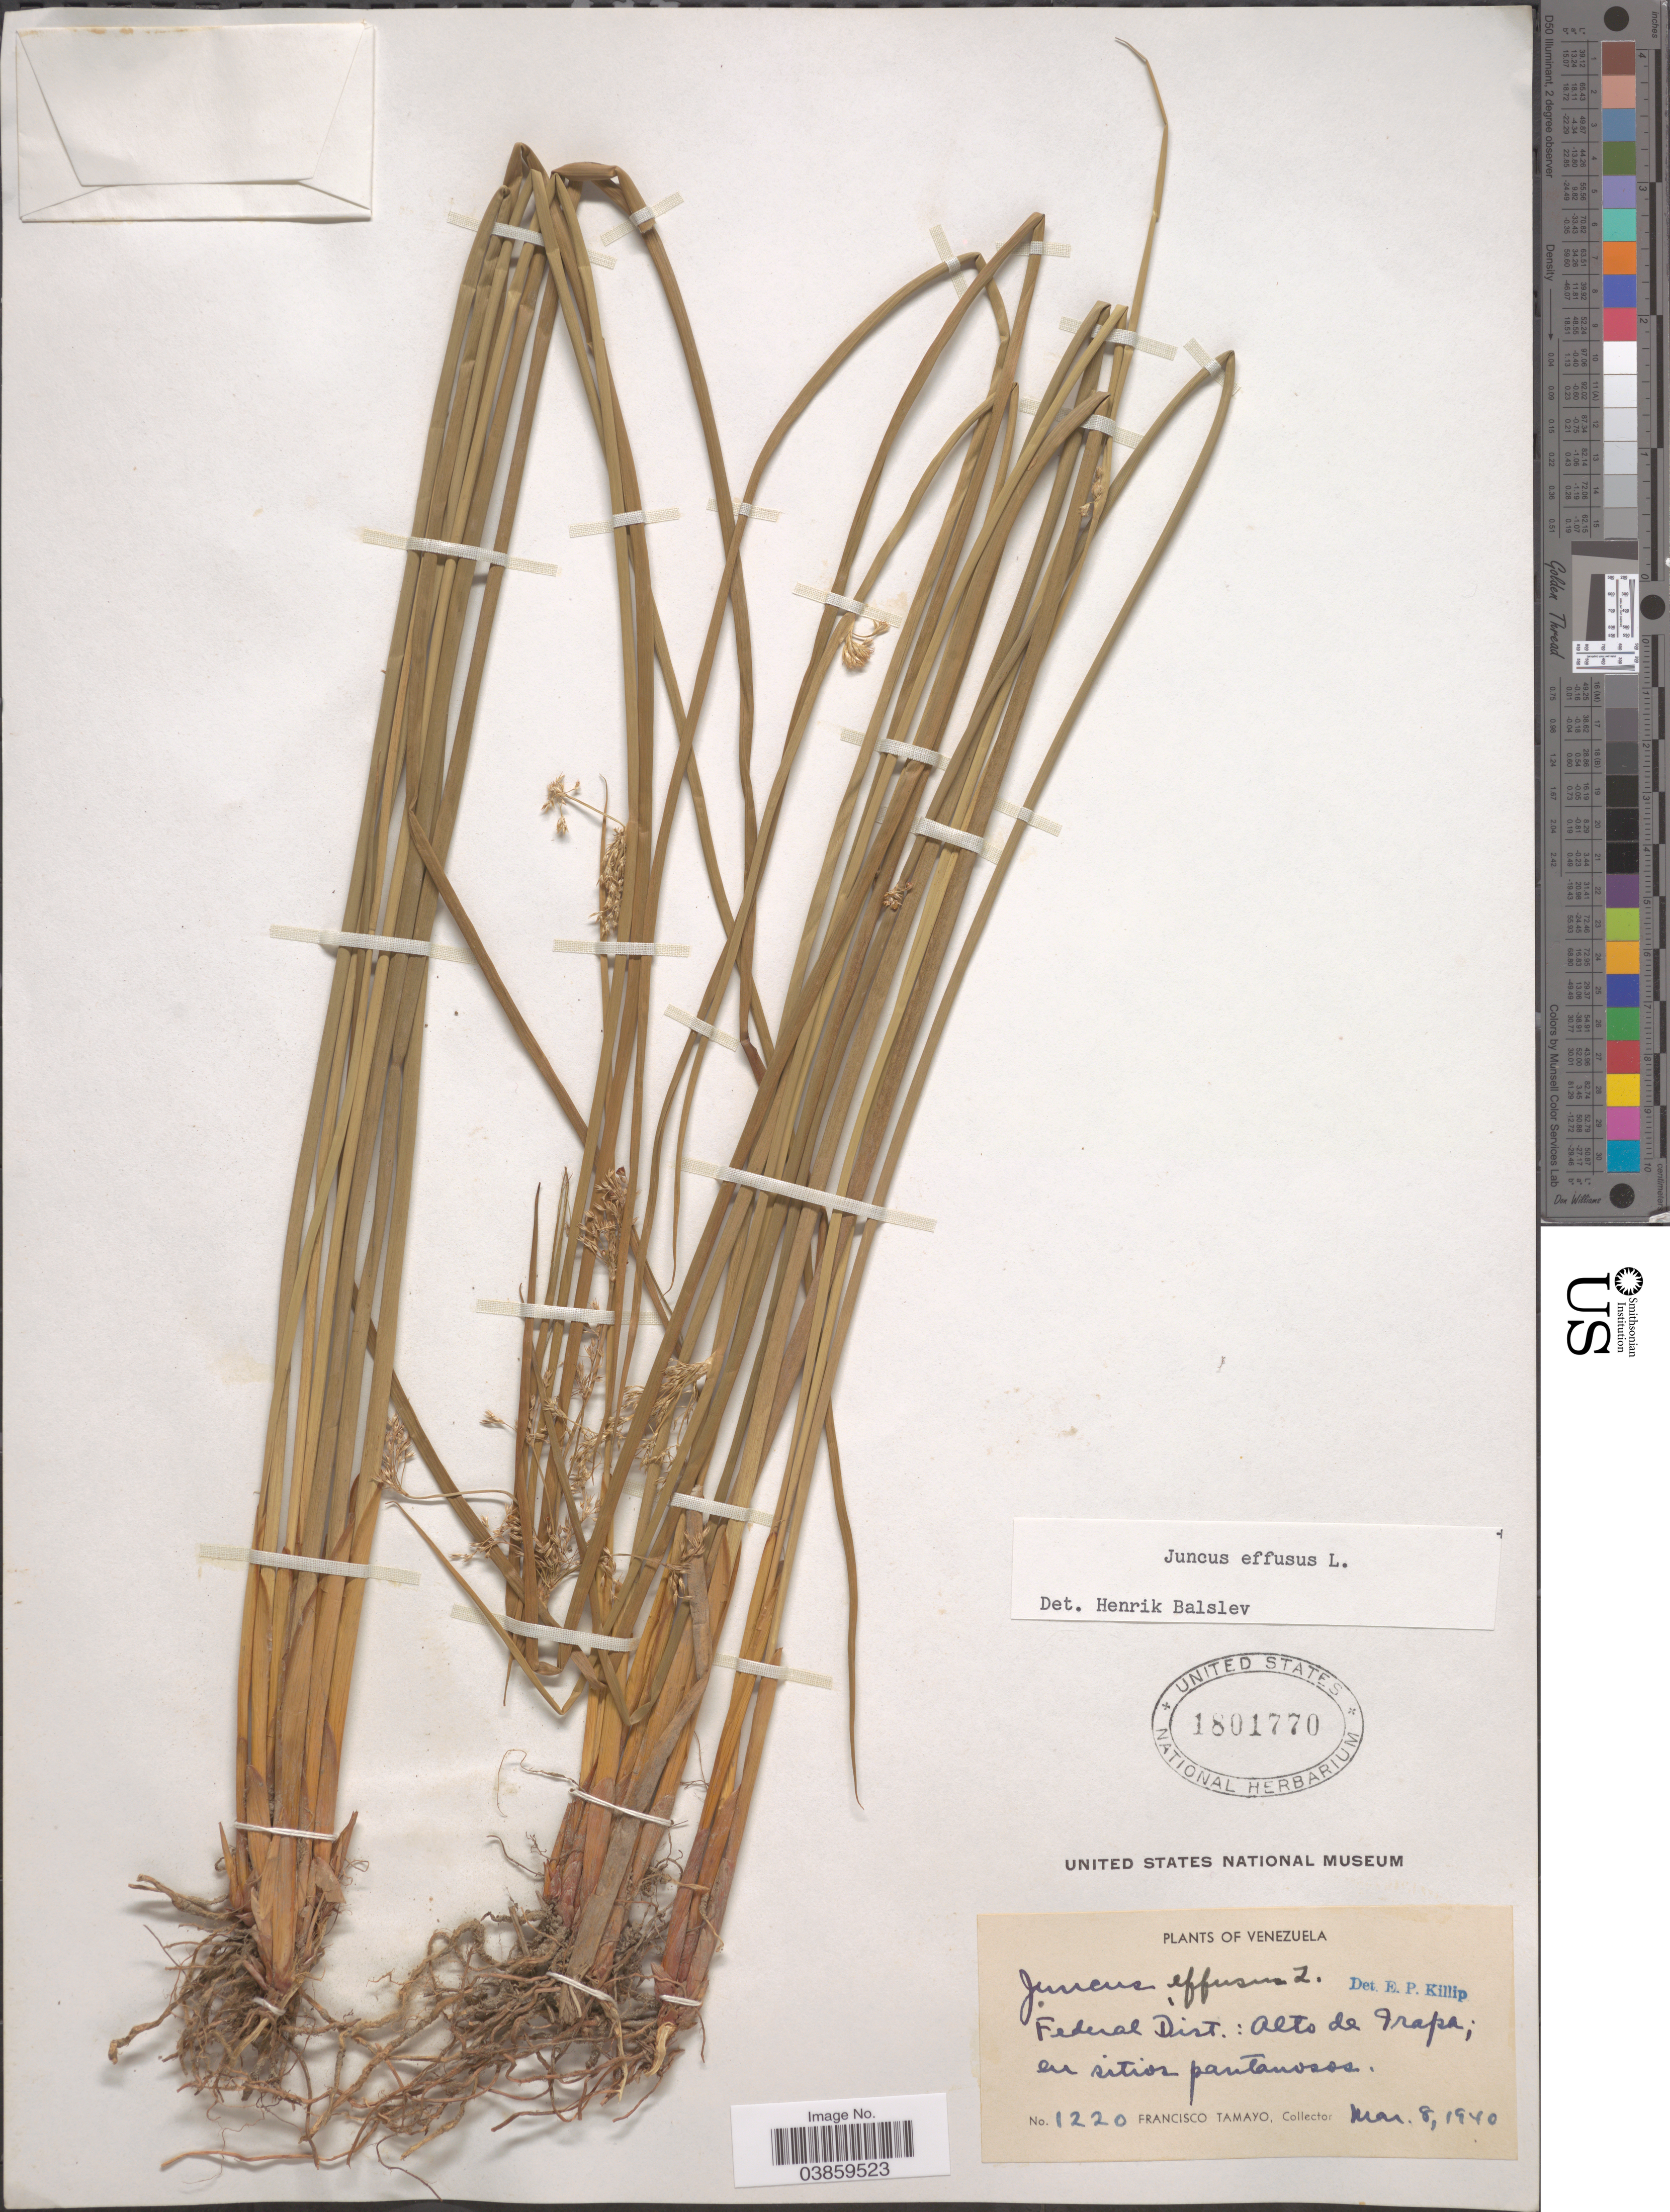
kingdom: Plantae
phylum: Tracheophyta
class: Liliopsida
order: Poales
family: Juncaceae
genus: Juncus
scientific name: Juncus effusus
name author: L.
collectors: F. Tamayo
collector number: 1220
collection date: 1940-03-08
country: Venezuela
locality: Federal Dist.: Alto de Trapa.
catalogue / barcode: US 1801770